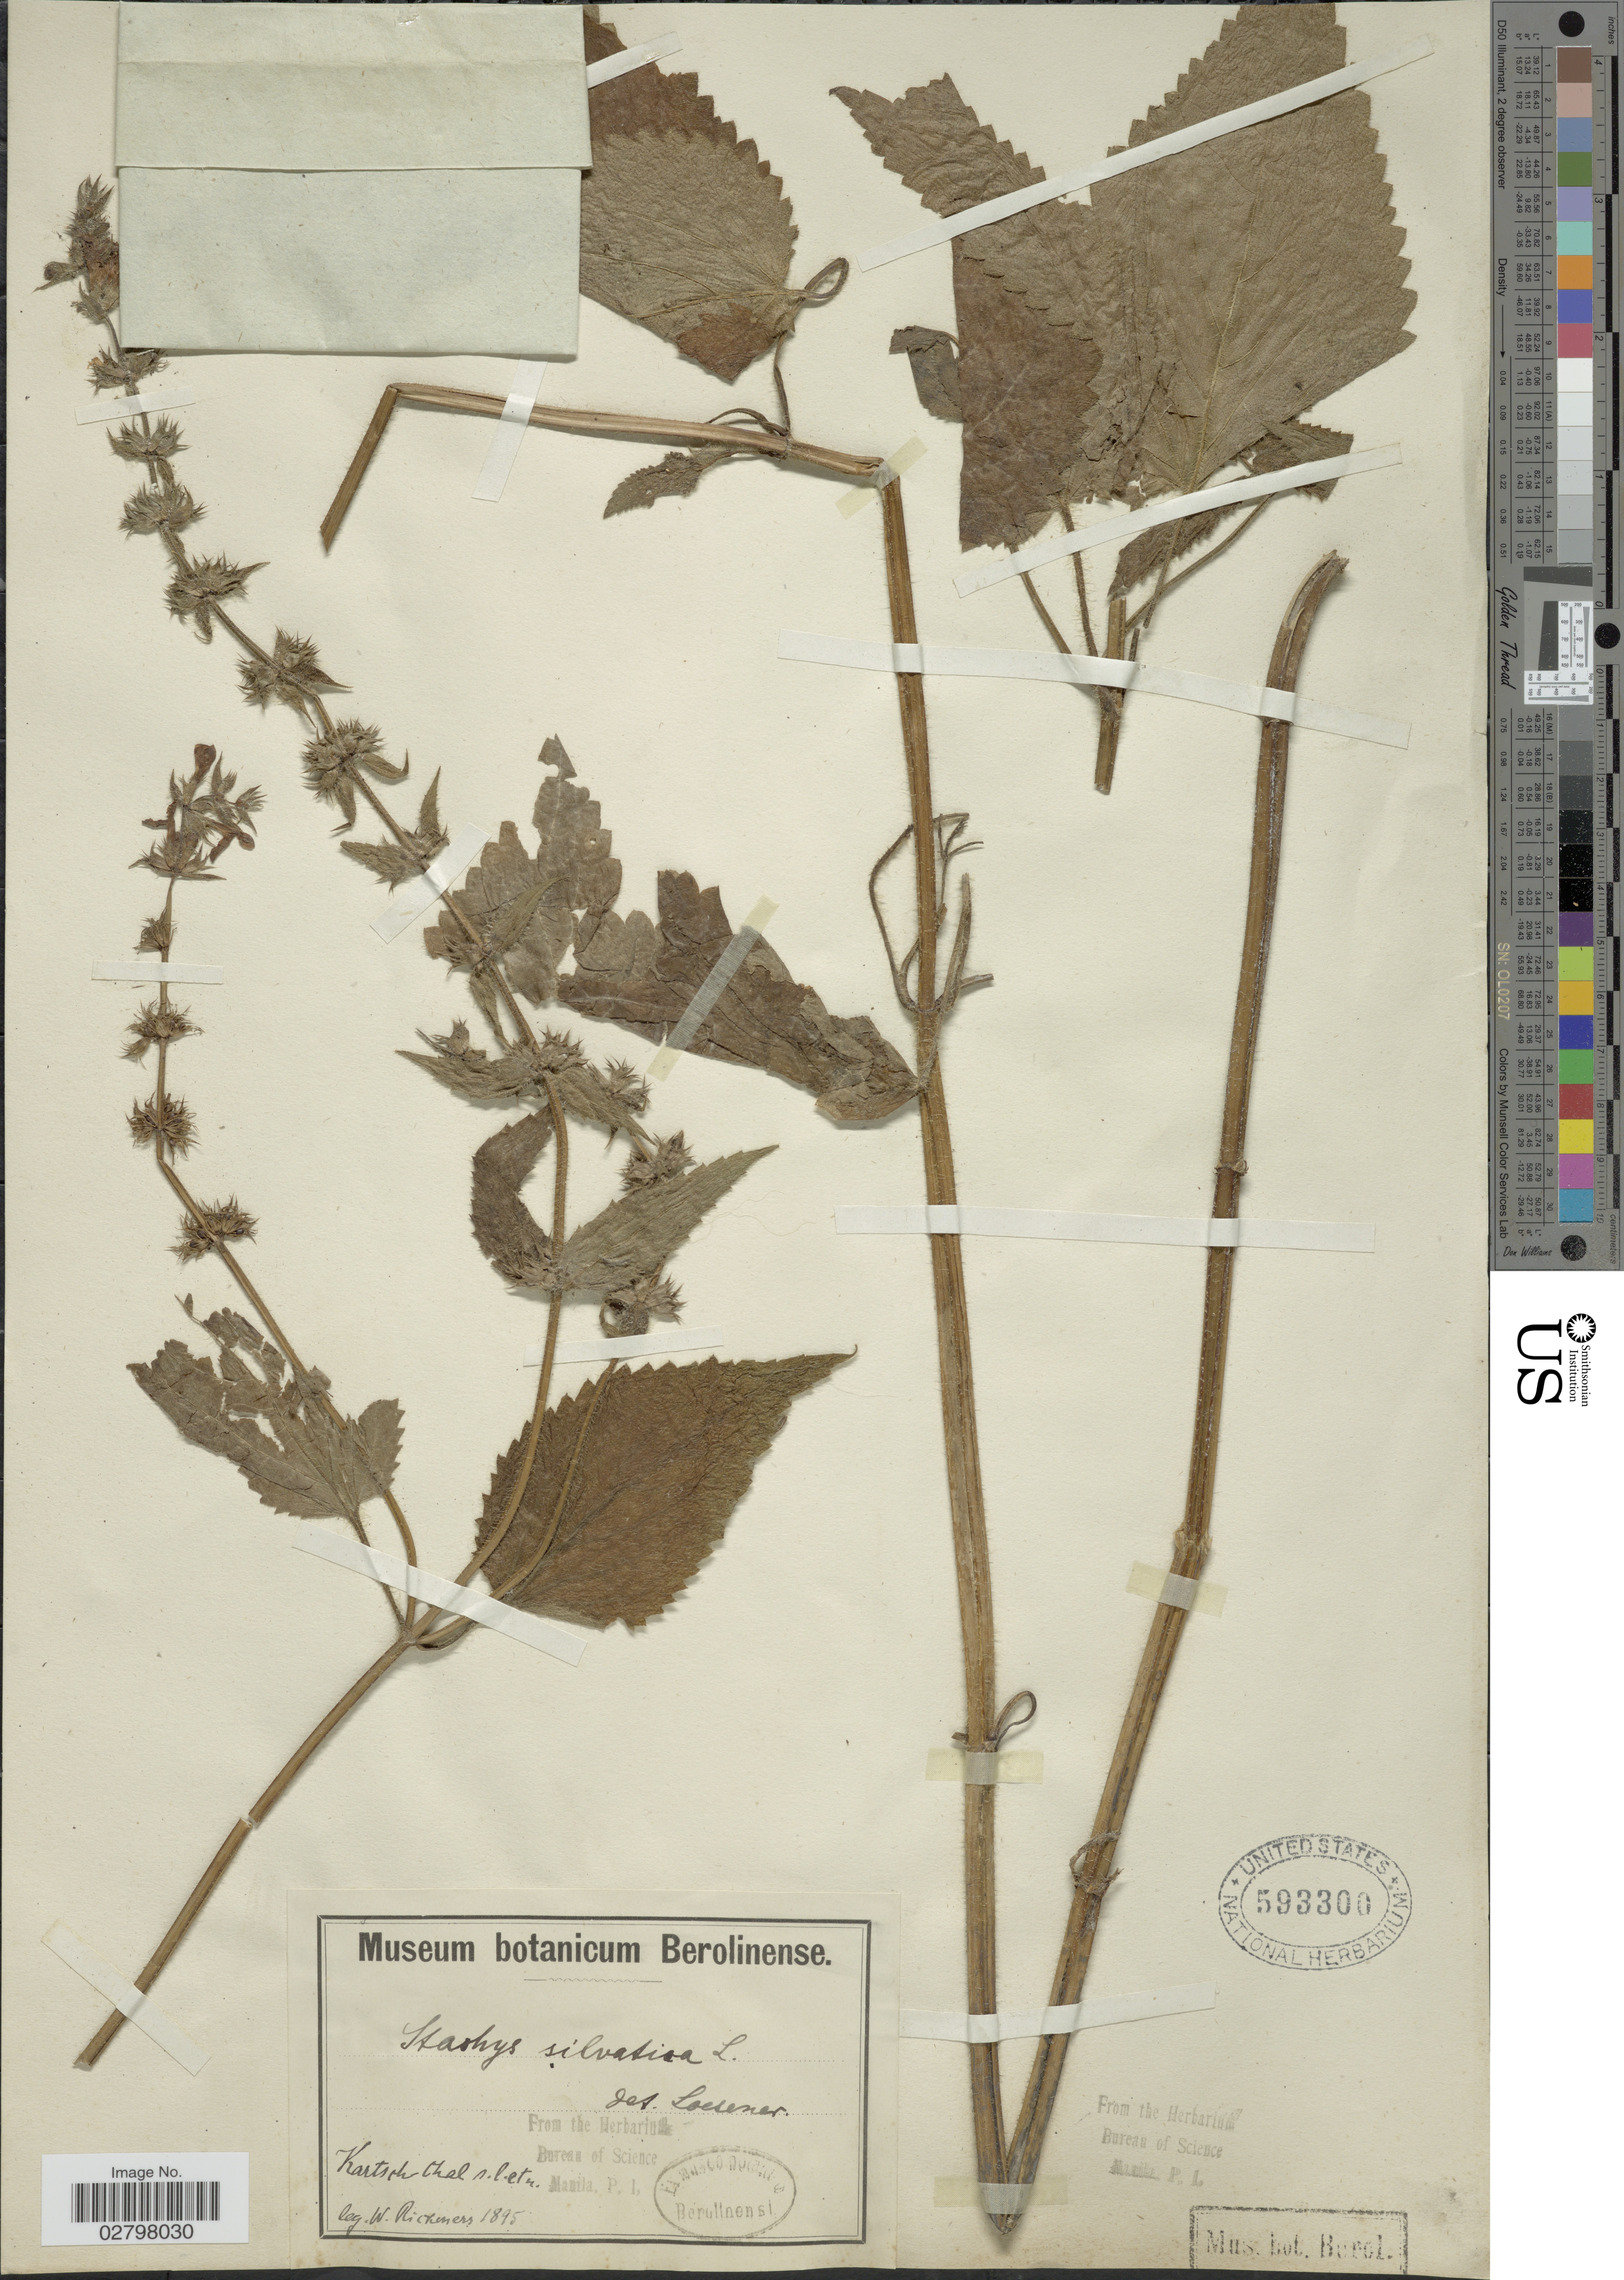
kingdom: Plantae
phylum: Tracheophyta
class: Magnoliopsida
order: Lamiales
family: Lamiaceae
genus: Stachys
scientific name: Stachys sylvatica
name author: L.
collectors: W. Richeners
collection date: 1895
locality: Kartschchal n.l. etu. [interpreted]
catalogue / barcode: US 593300